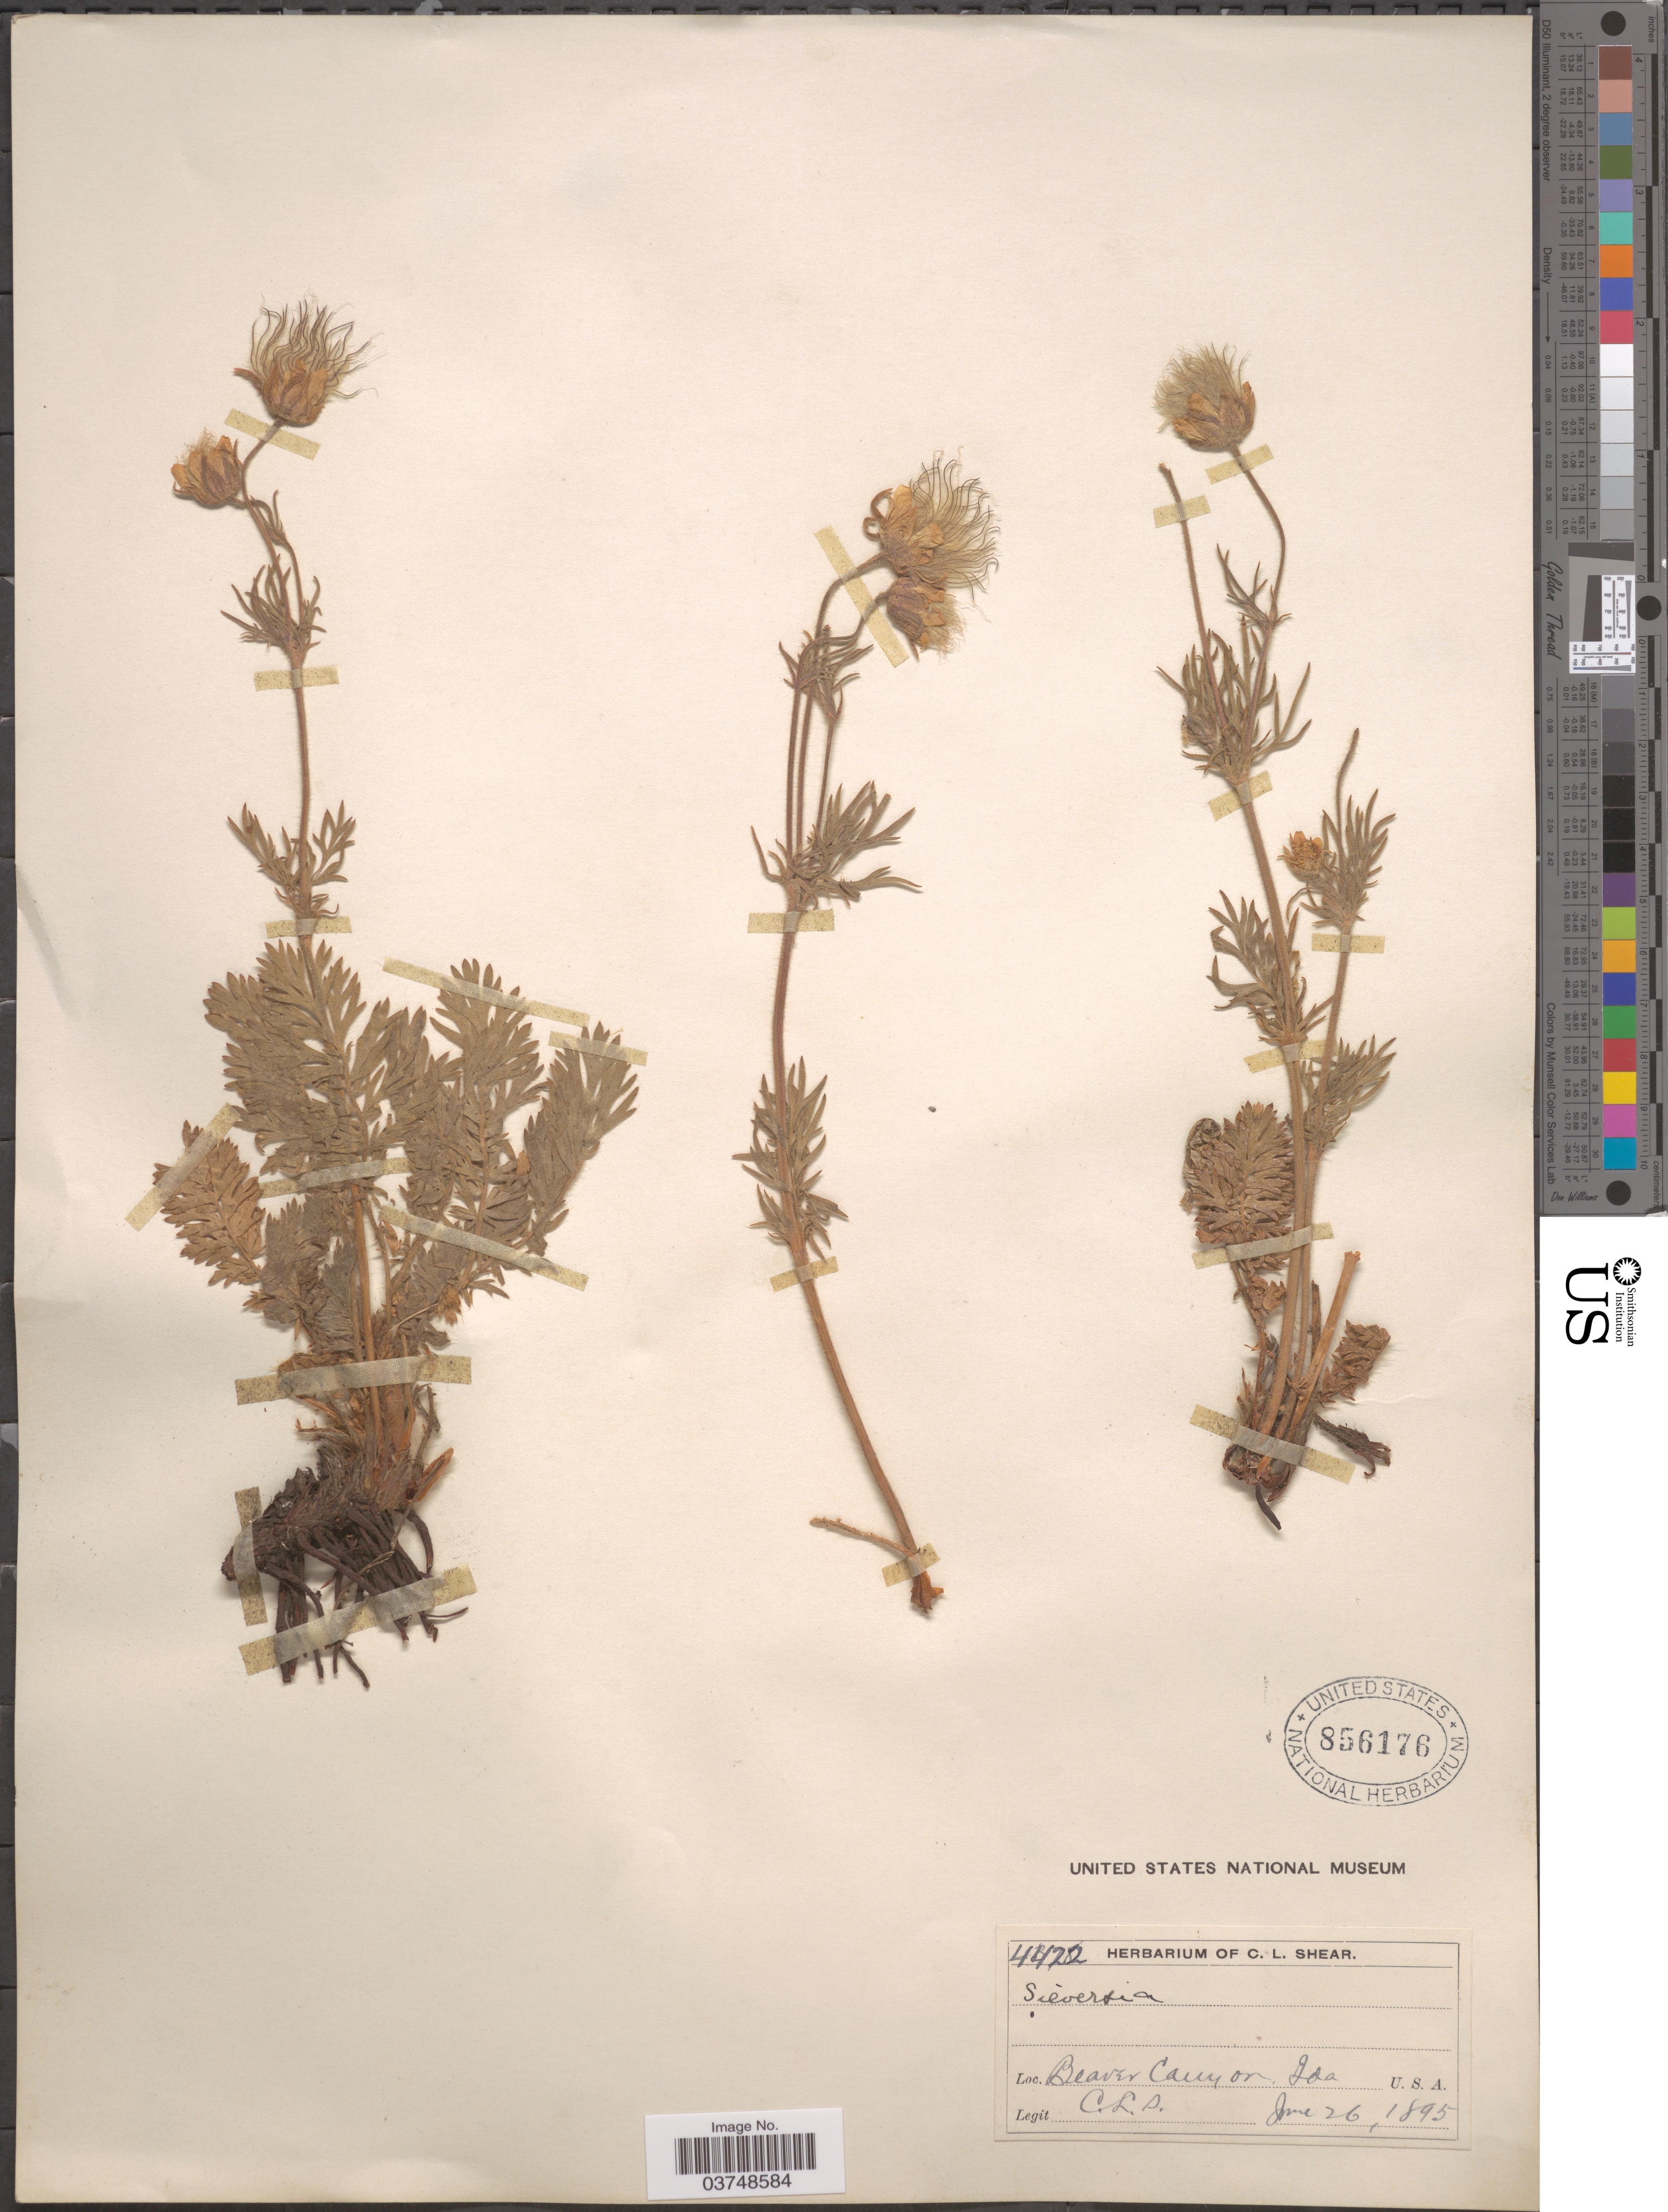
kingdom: Plantae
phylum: Tracheophyta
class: Magnoliopsida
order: Rosales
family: Rosaceae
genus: Geum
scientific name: Geum sp.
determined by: Strong, Mark T., (BOT), Smithsonian Institution - National Museum of Natural History (UNITED STATES)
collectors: C. L. Shear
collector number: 4422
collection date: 1895-06-26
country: United States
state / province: Idaho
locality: Beaver Canyon.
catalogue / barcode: US 856176